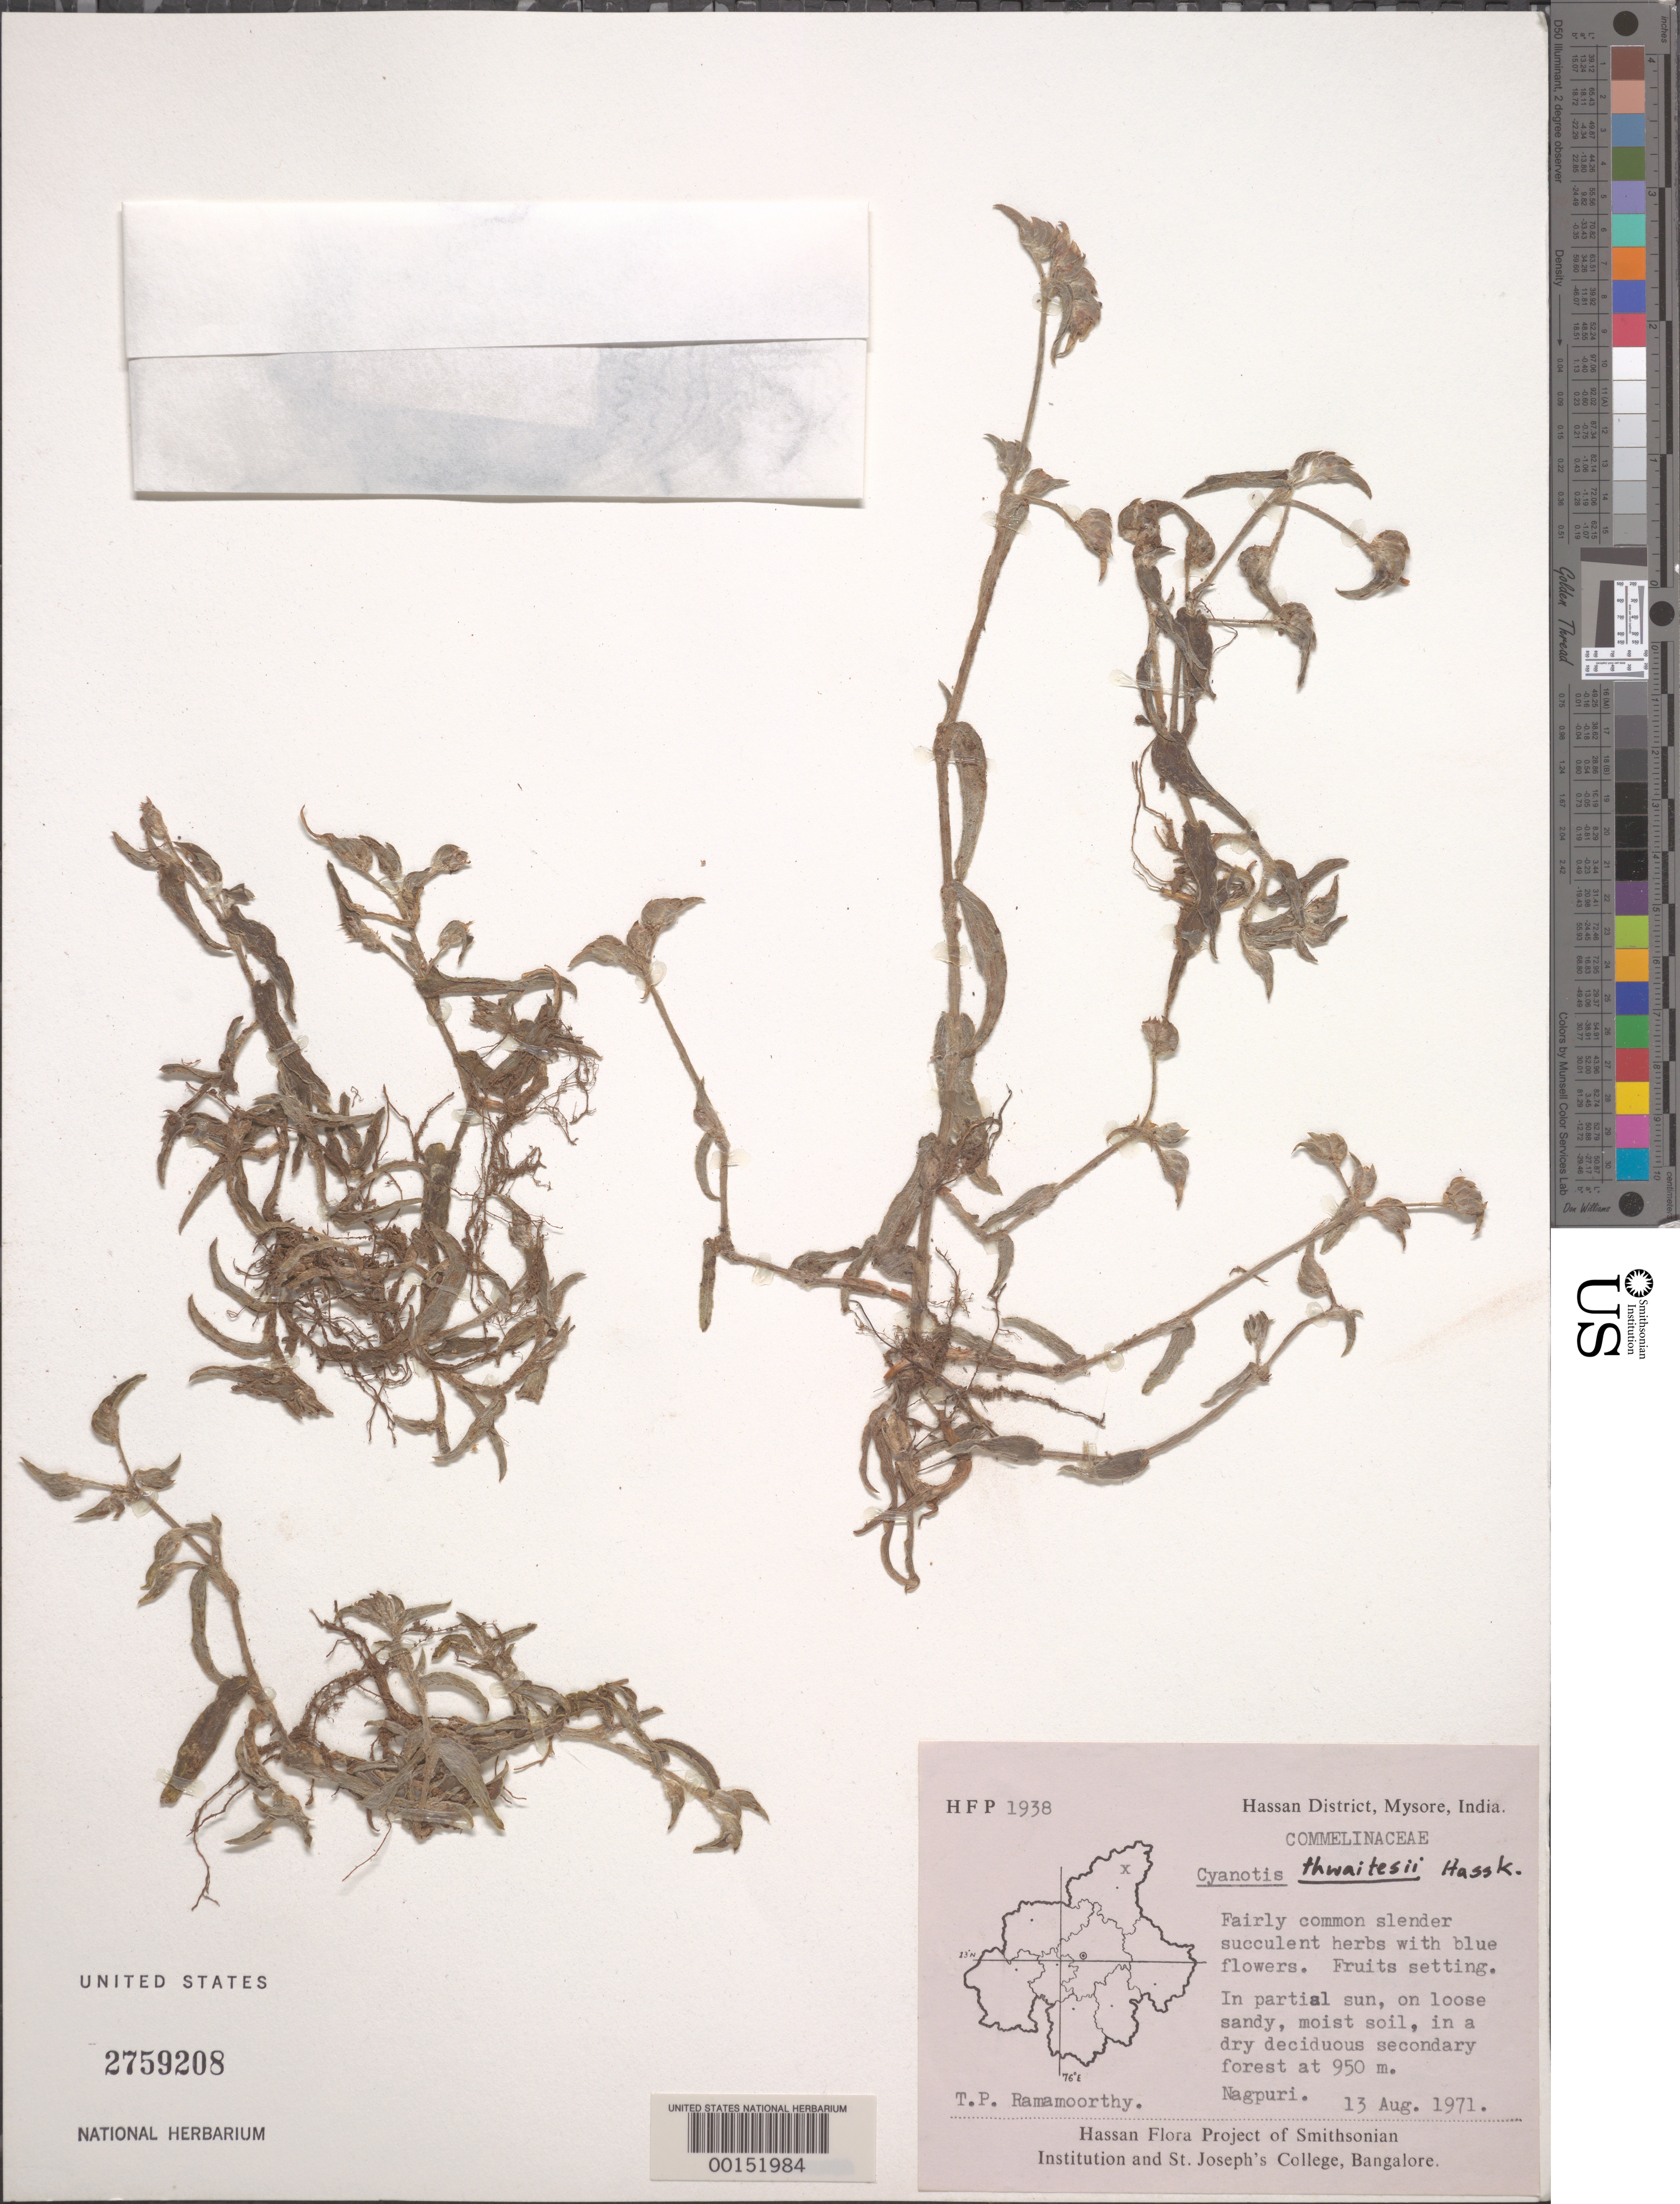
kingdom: Plantae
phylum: Tracheophyta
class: Liliopsida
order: Commelinales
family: Commelinaceae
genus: Cyanotis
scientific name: Cyanotis thwaitesii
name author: Hassk.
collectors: T. P. Ramamoorthy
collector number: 1938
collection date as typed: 13 Aug 1971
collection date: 1971-08-13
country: India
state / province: Karnataka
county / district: Hassan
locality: Nagpuri, mysore state [mysore state = karnataka.]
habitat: Partial sun, sandy moist soil in deciduous forest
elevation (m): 950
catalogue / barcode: US 2759208